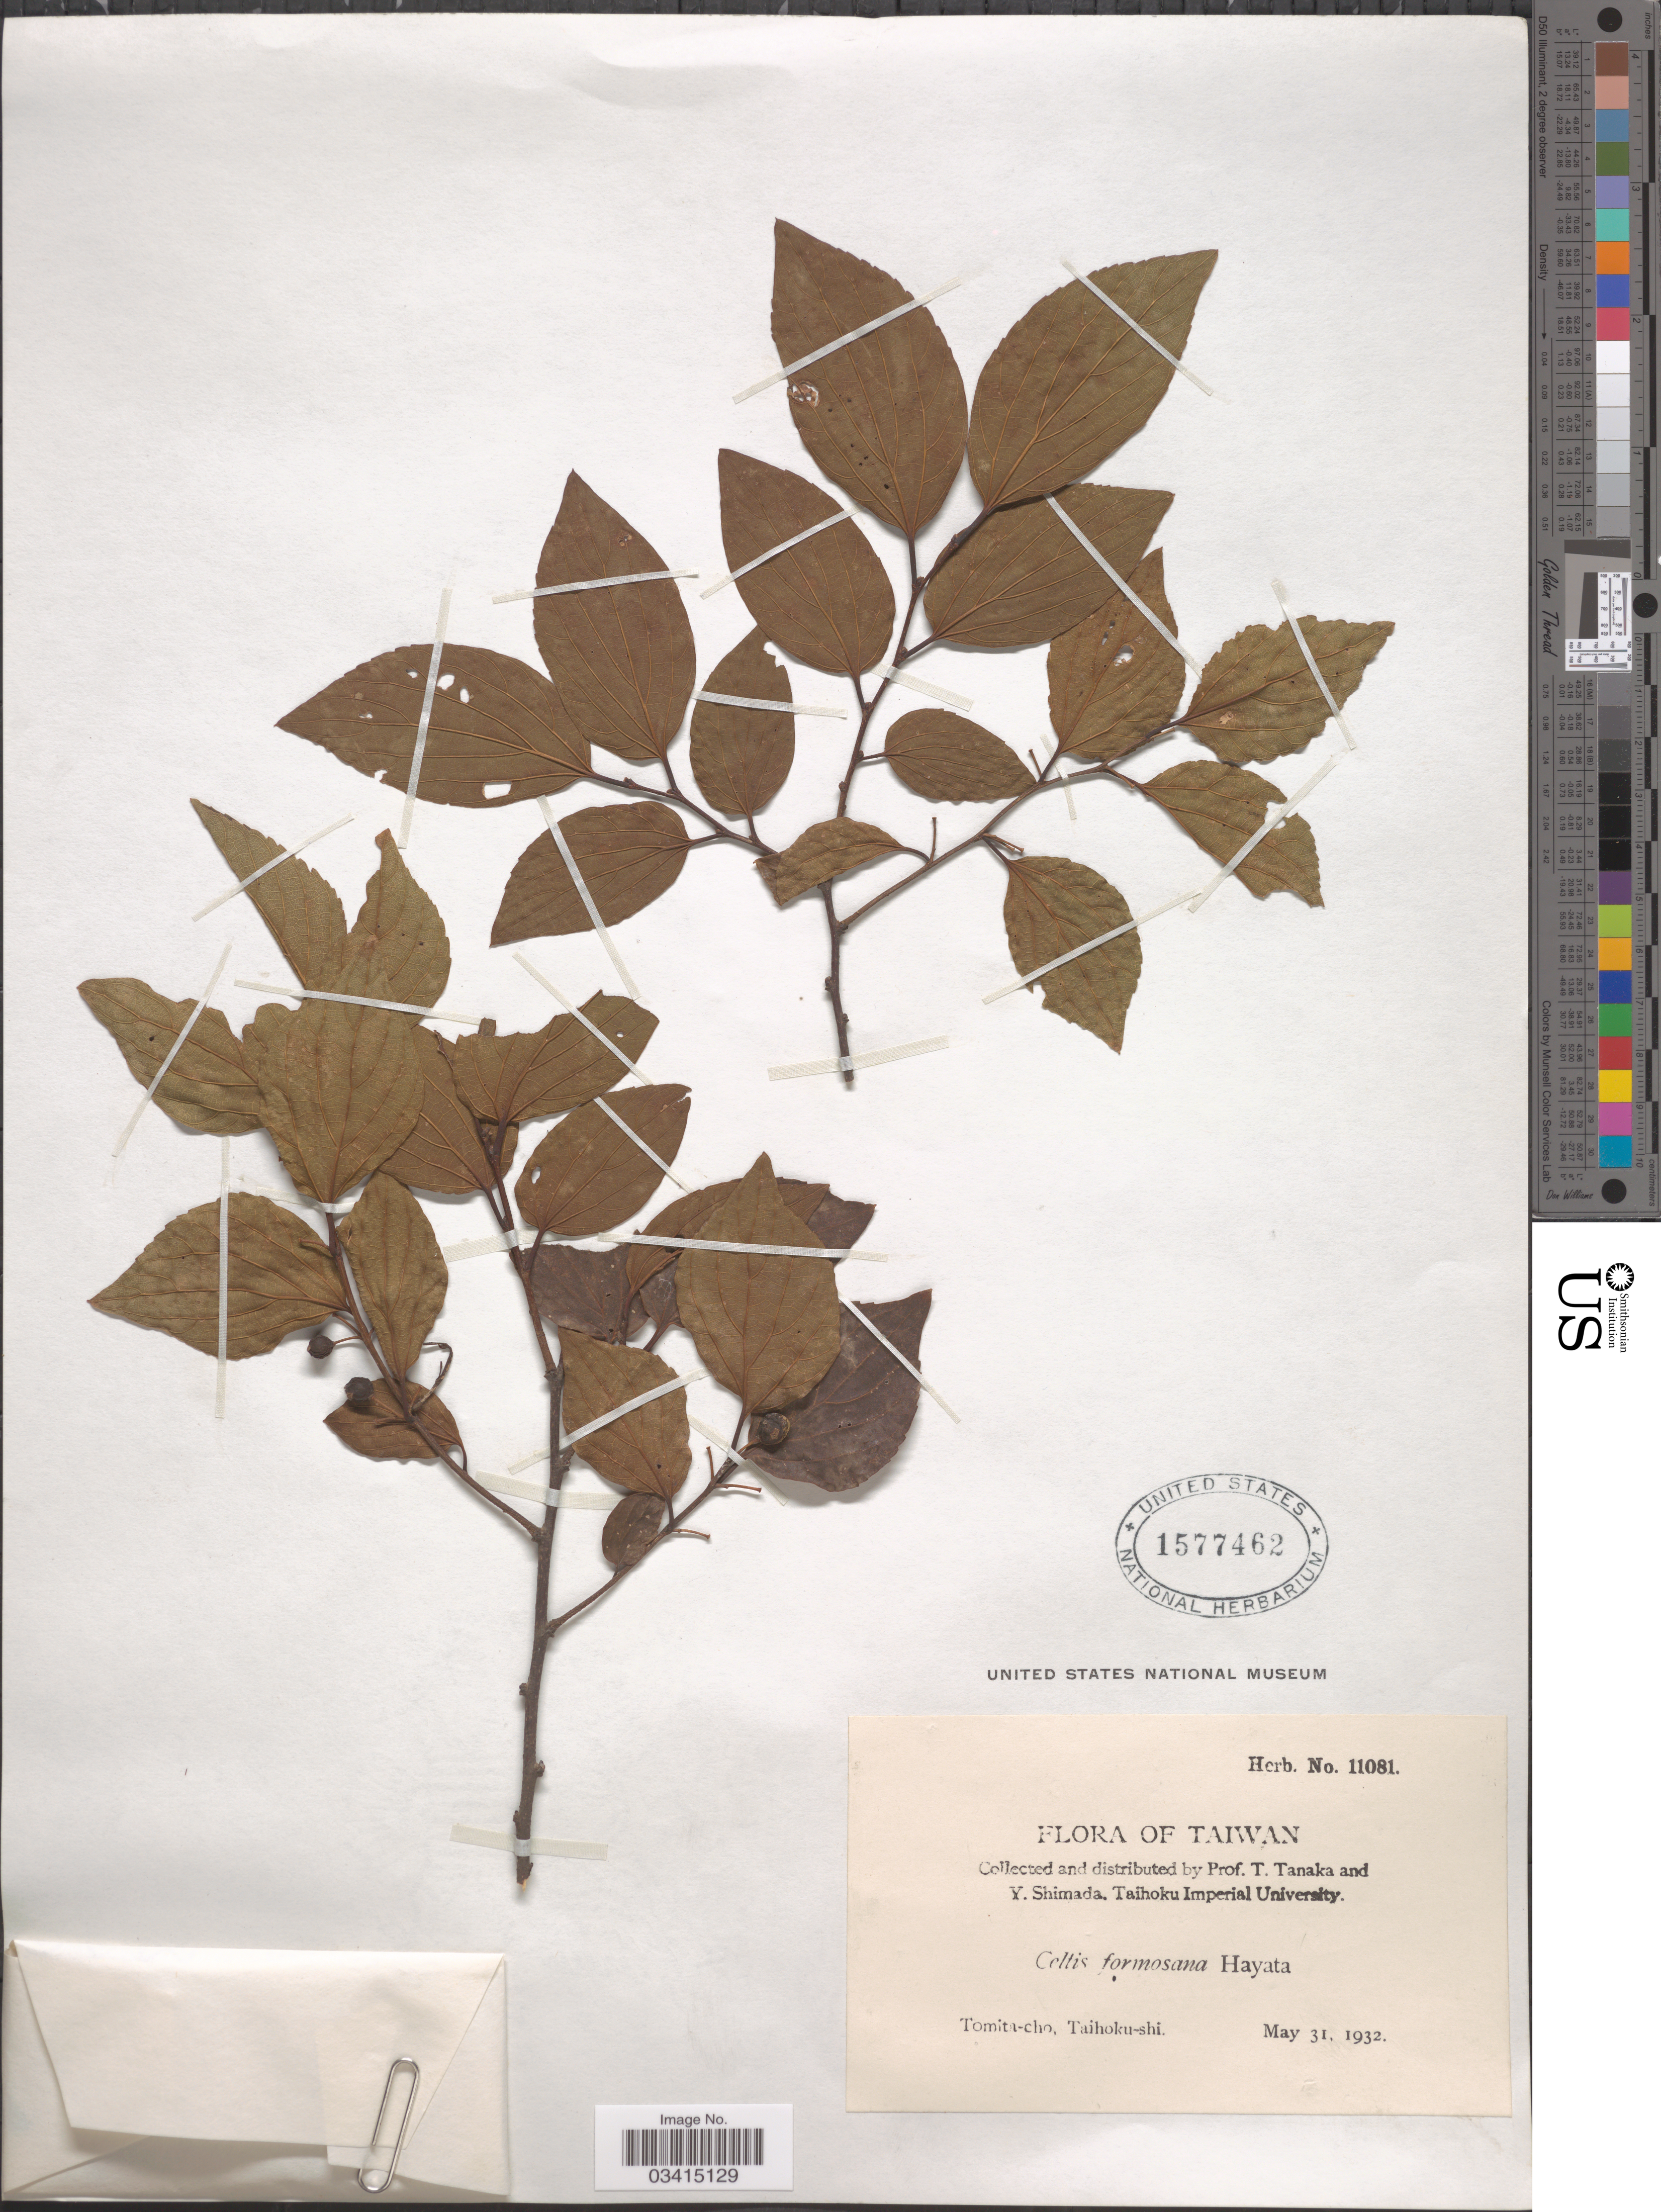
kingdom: Plantae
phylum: Tracheophyta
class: Magnoliopsida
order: Rosales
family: Cannabaceae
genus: Celtis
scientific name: Celtis formosana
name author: Hayata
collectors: T. Tanaka & Y. Shimada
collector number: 11081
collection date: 1932-05-31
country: Taiwan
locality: Tomita-cho, Taihoku-shi.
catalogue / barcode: US 1577462